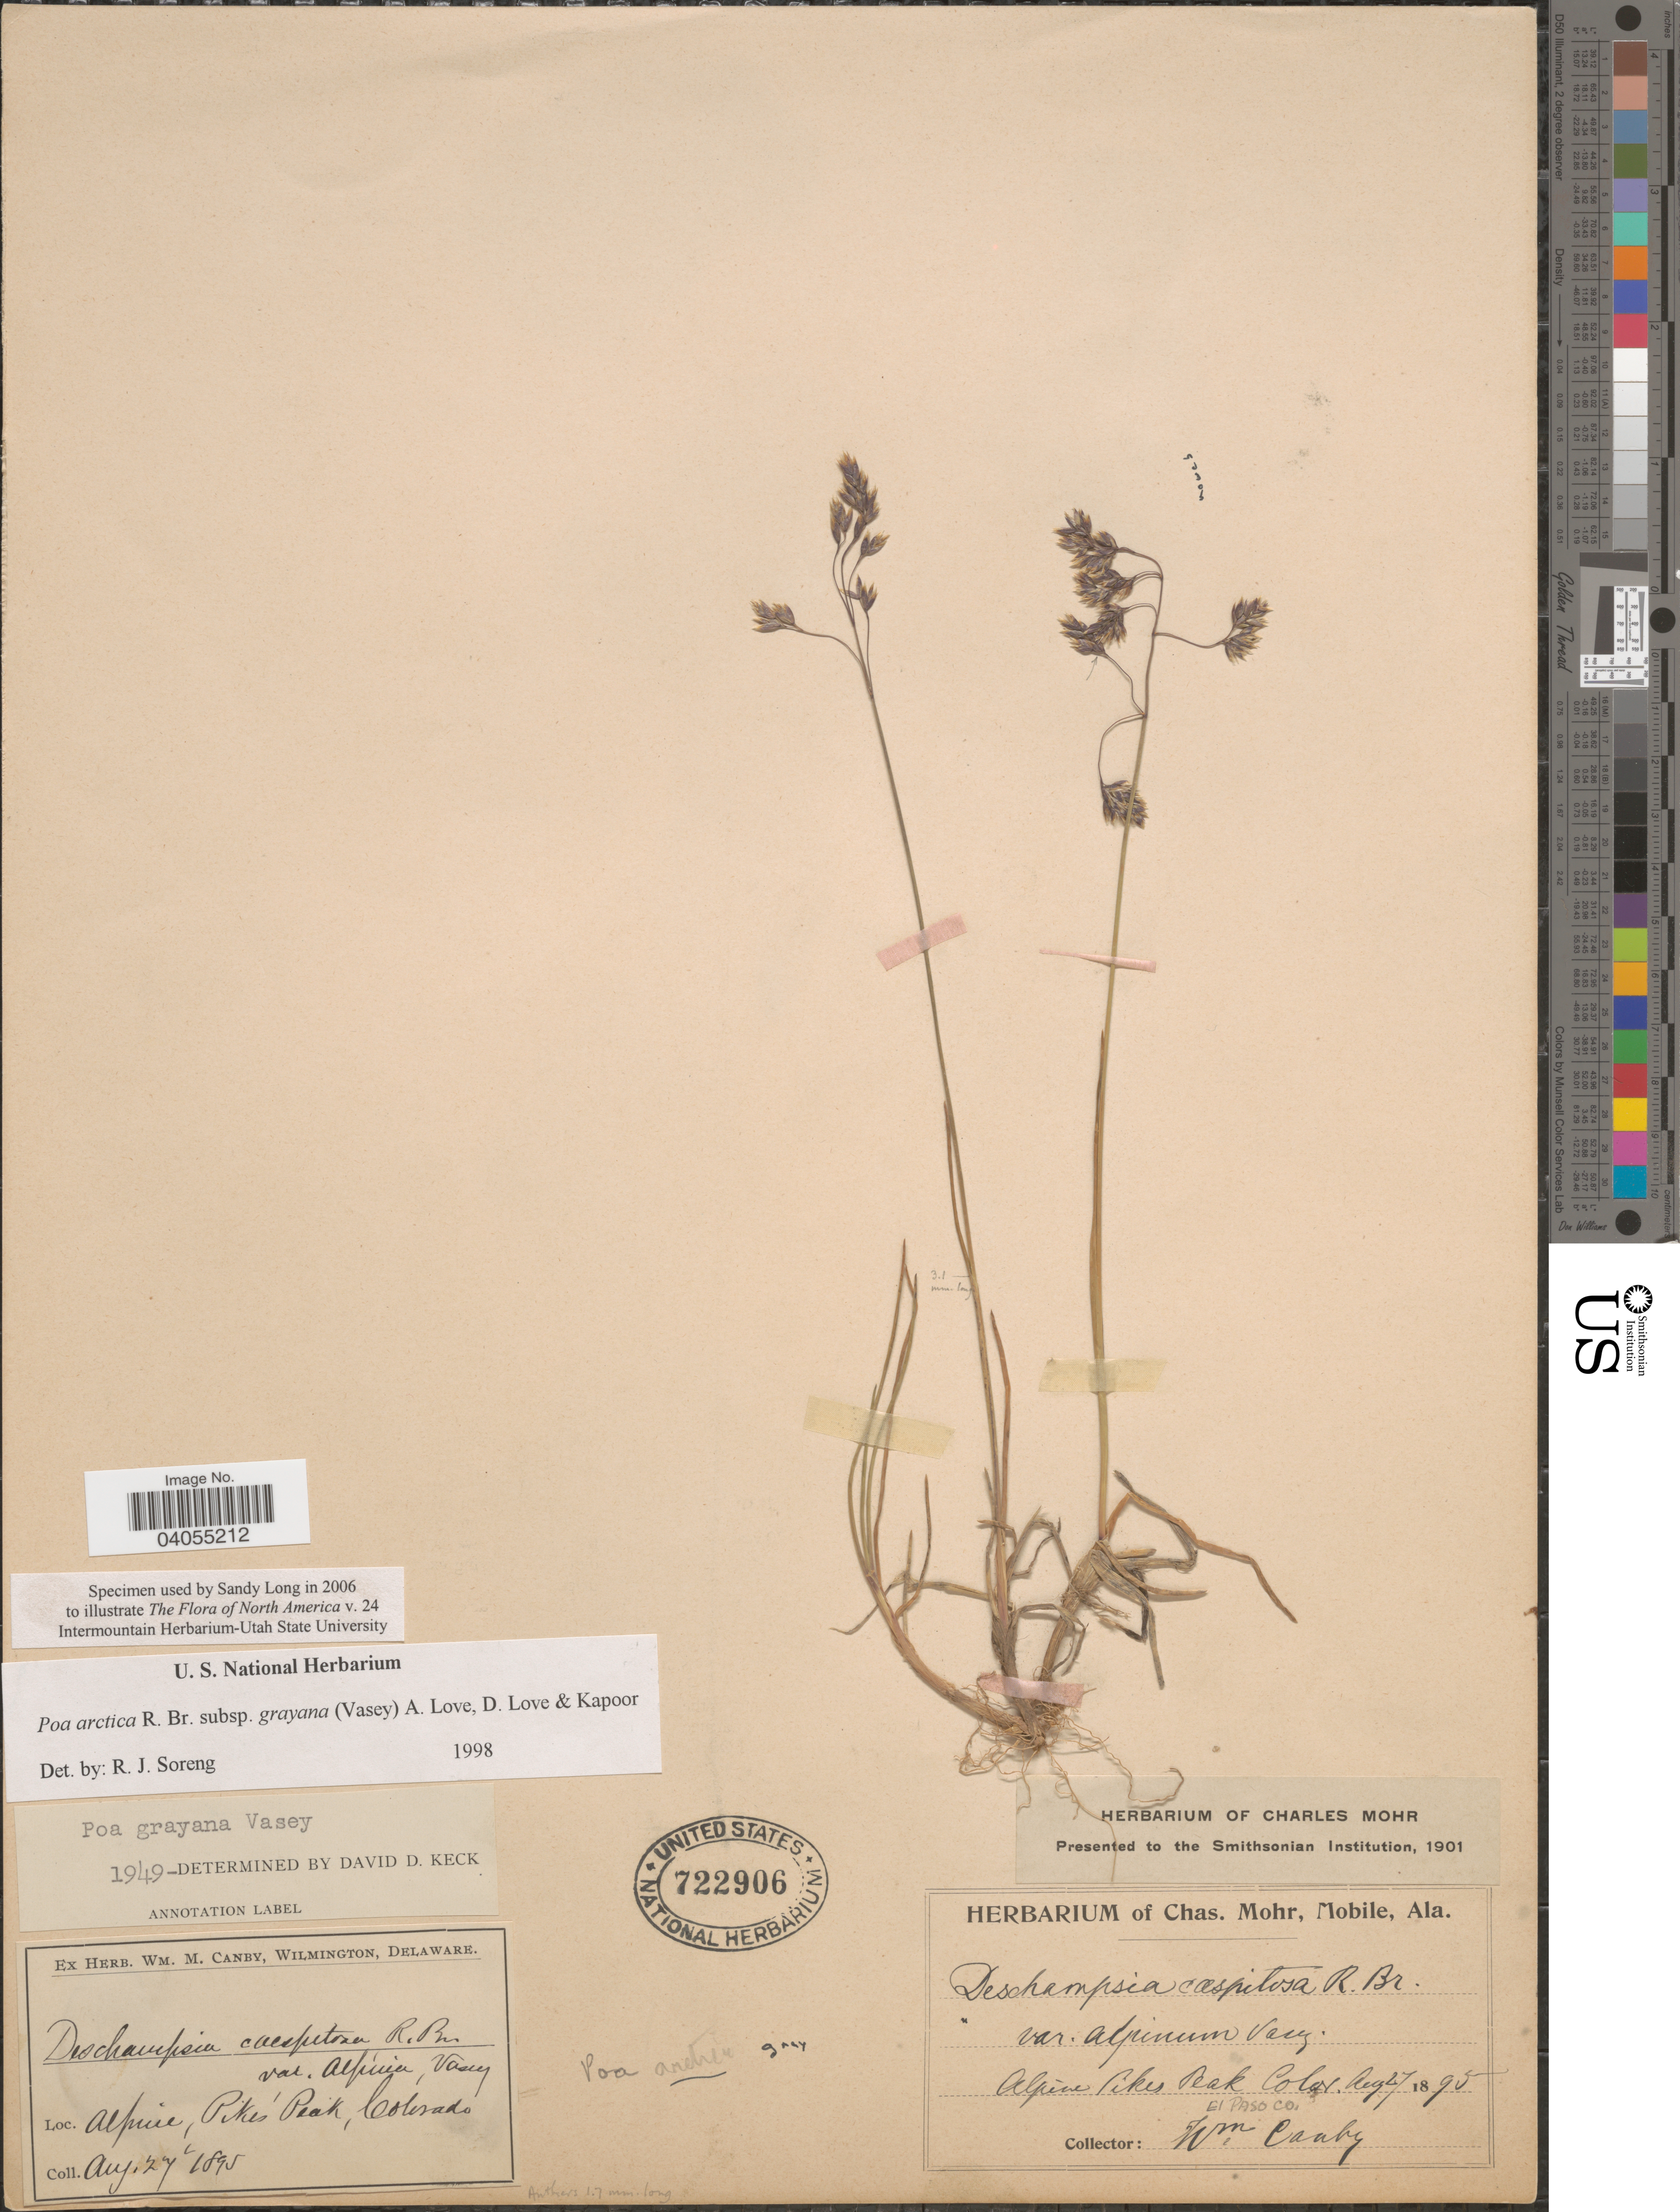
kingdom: Plantae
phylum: Tracheophyta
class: Liliopsida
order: Poales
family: Poaceae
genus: Poa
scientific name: Poa arctica subsp. grayana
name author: (Vasey) Á. Löve et al.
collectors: W. M. Canby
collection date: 1895-08-27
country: United States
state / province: Colorado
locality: Alpine, Pikes Peak.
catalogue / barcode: US 722906